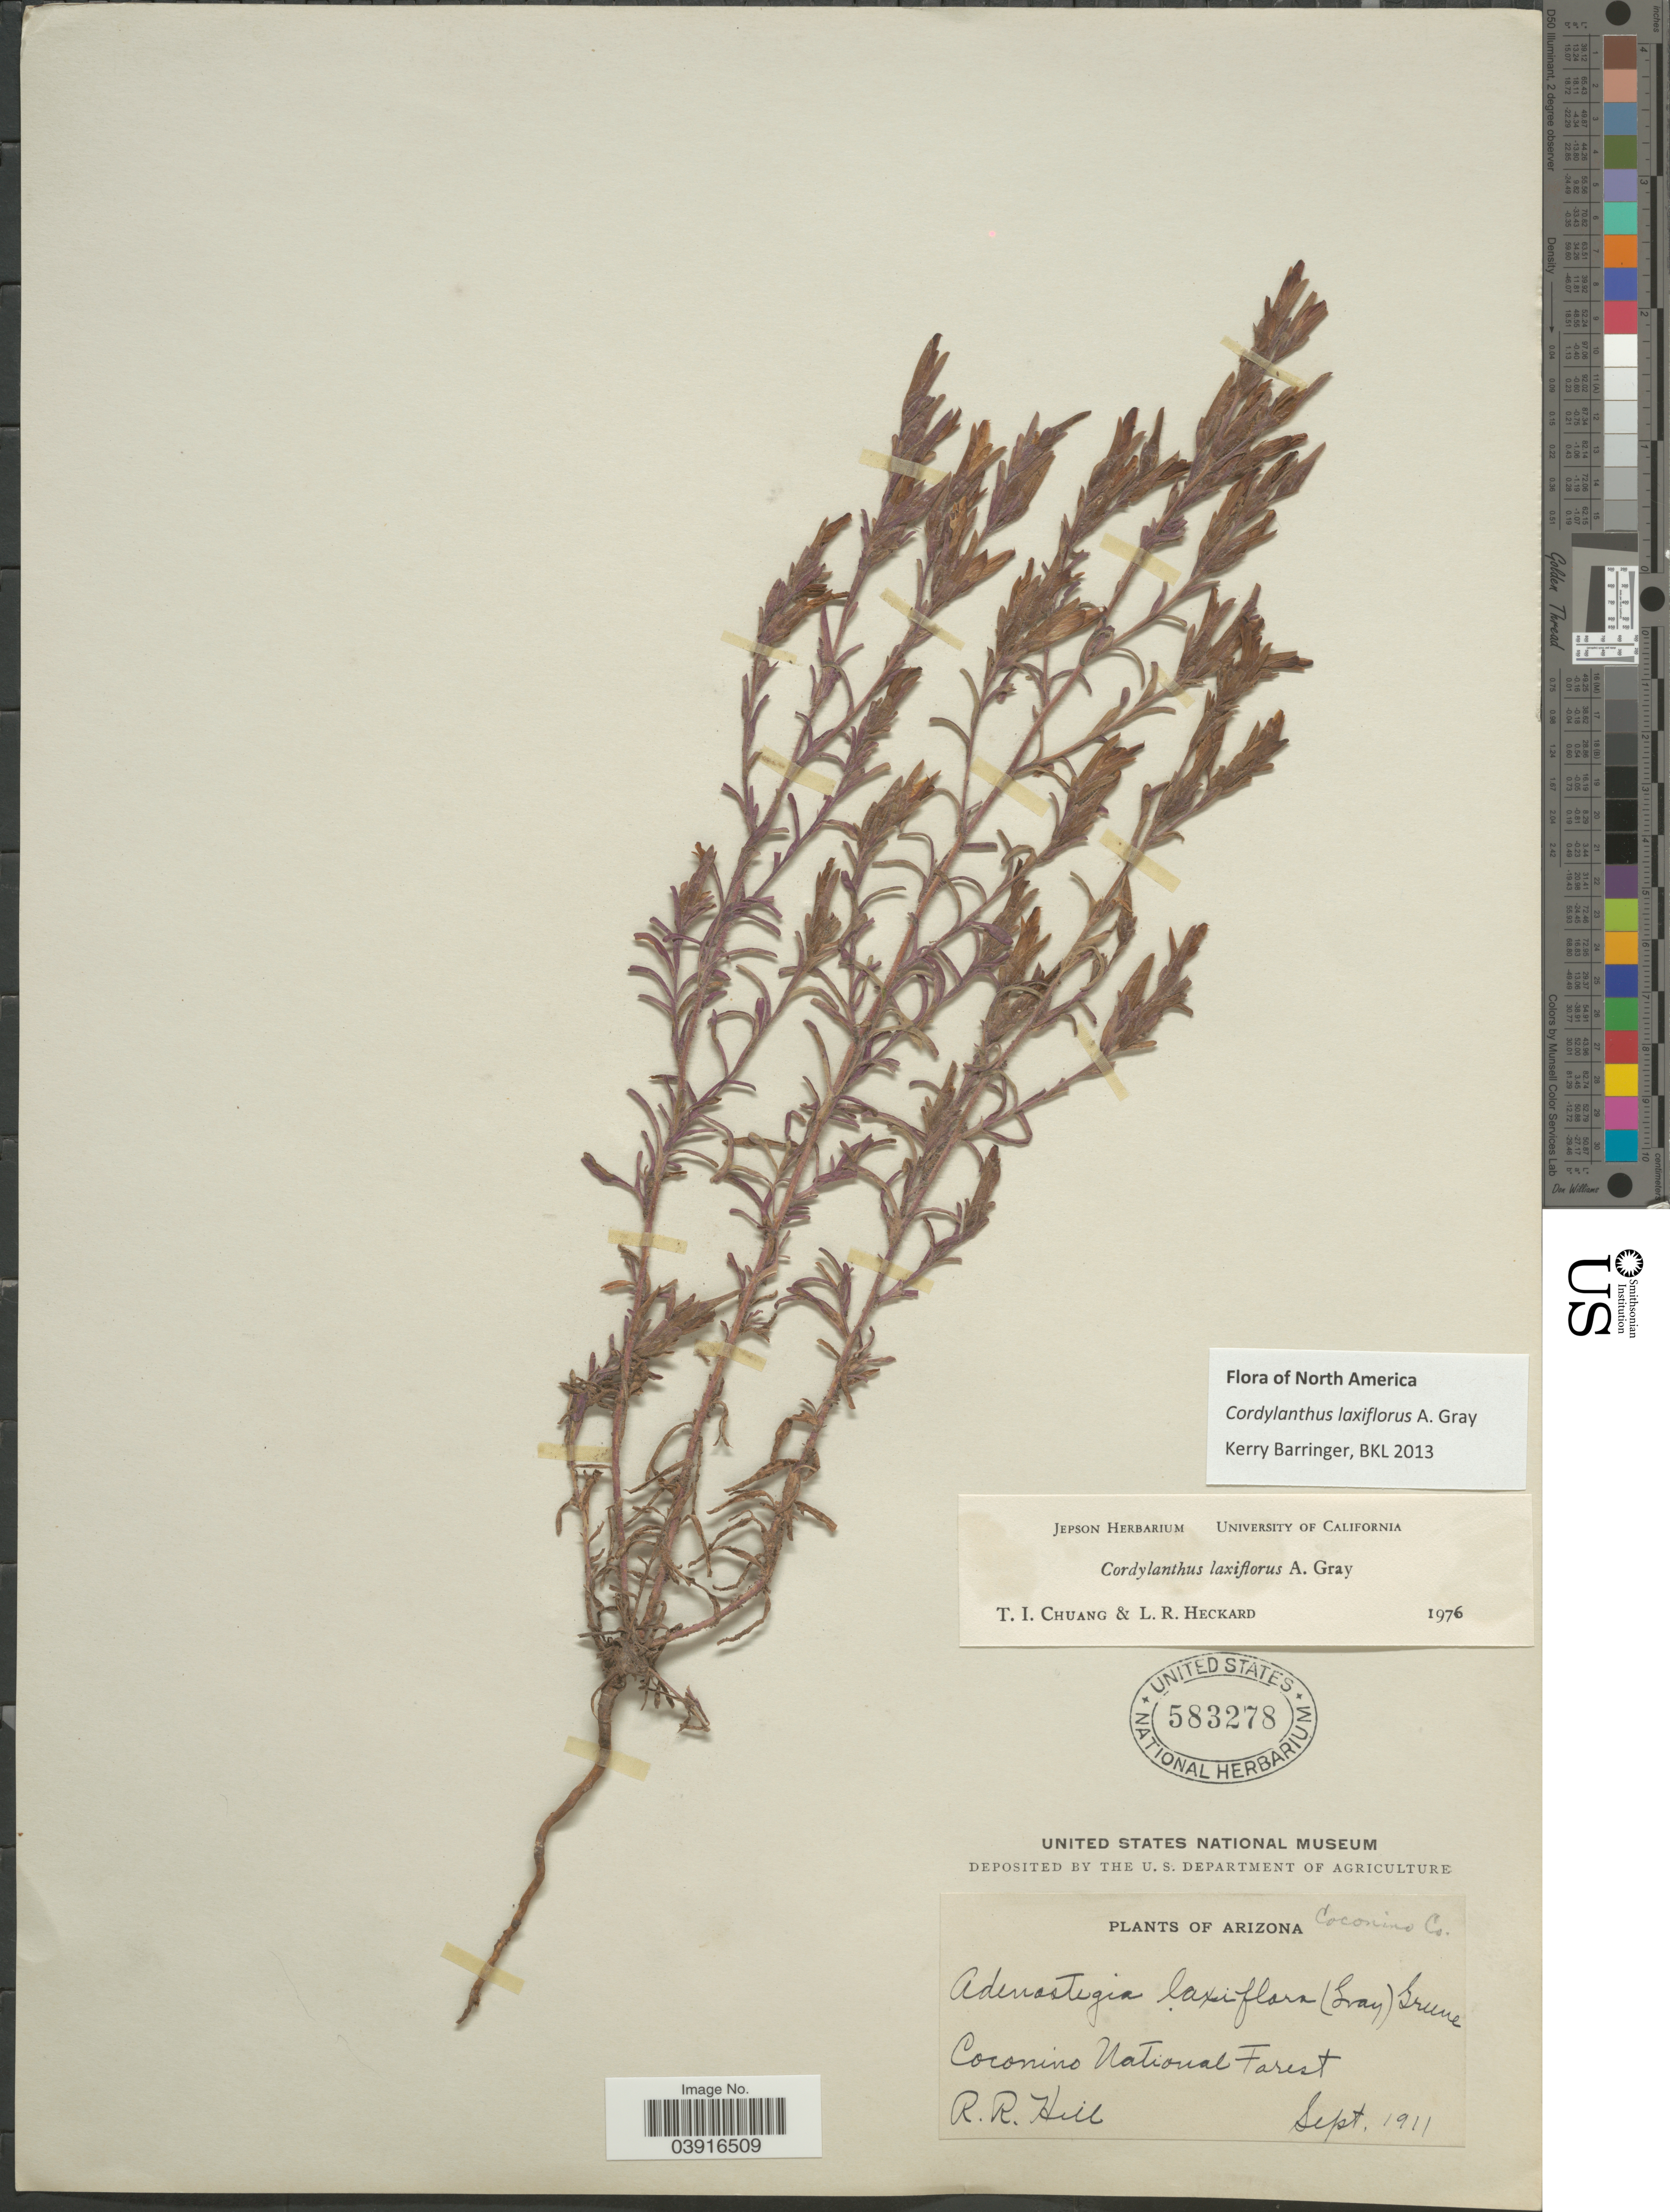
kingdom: Plantae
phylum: Tracheophyta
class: Magnoliopsida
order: Lamiales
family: Orobanchaceae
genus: Cordylanthus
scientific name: Cordylanthus laxiflorus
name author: A. Gray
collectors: R. R. Hill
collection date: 1911-09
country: United States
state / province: Arizona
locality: Coconino Co. Coconino National Forest.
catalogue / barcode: US 583278